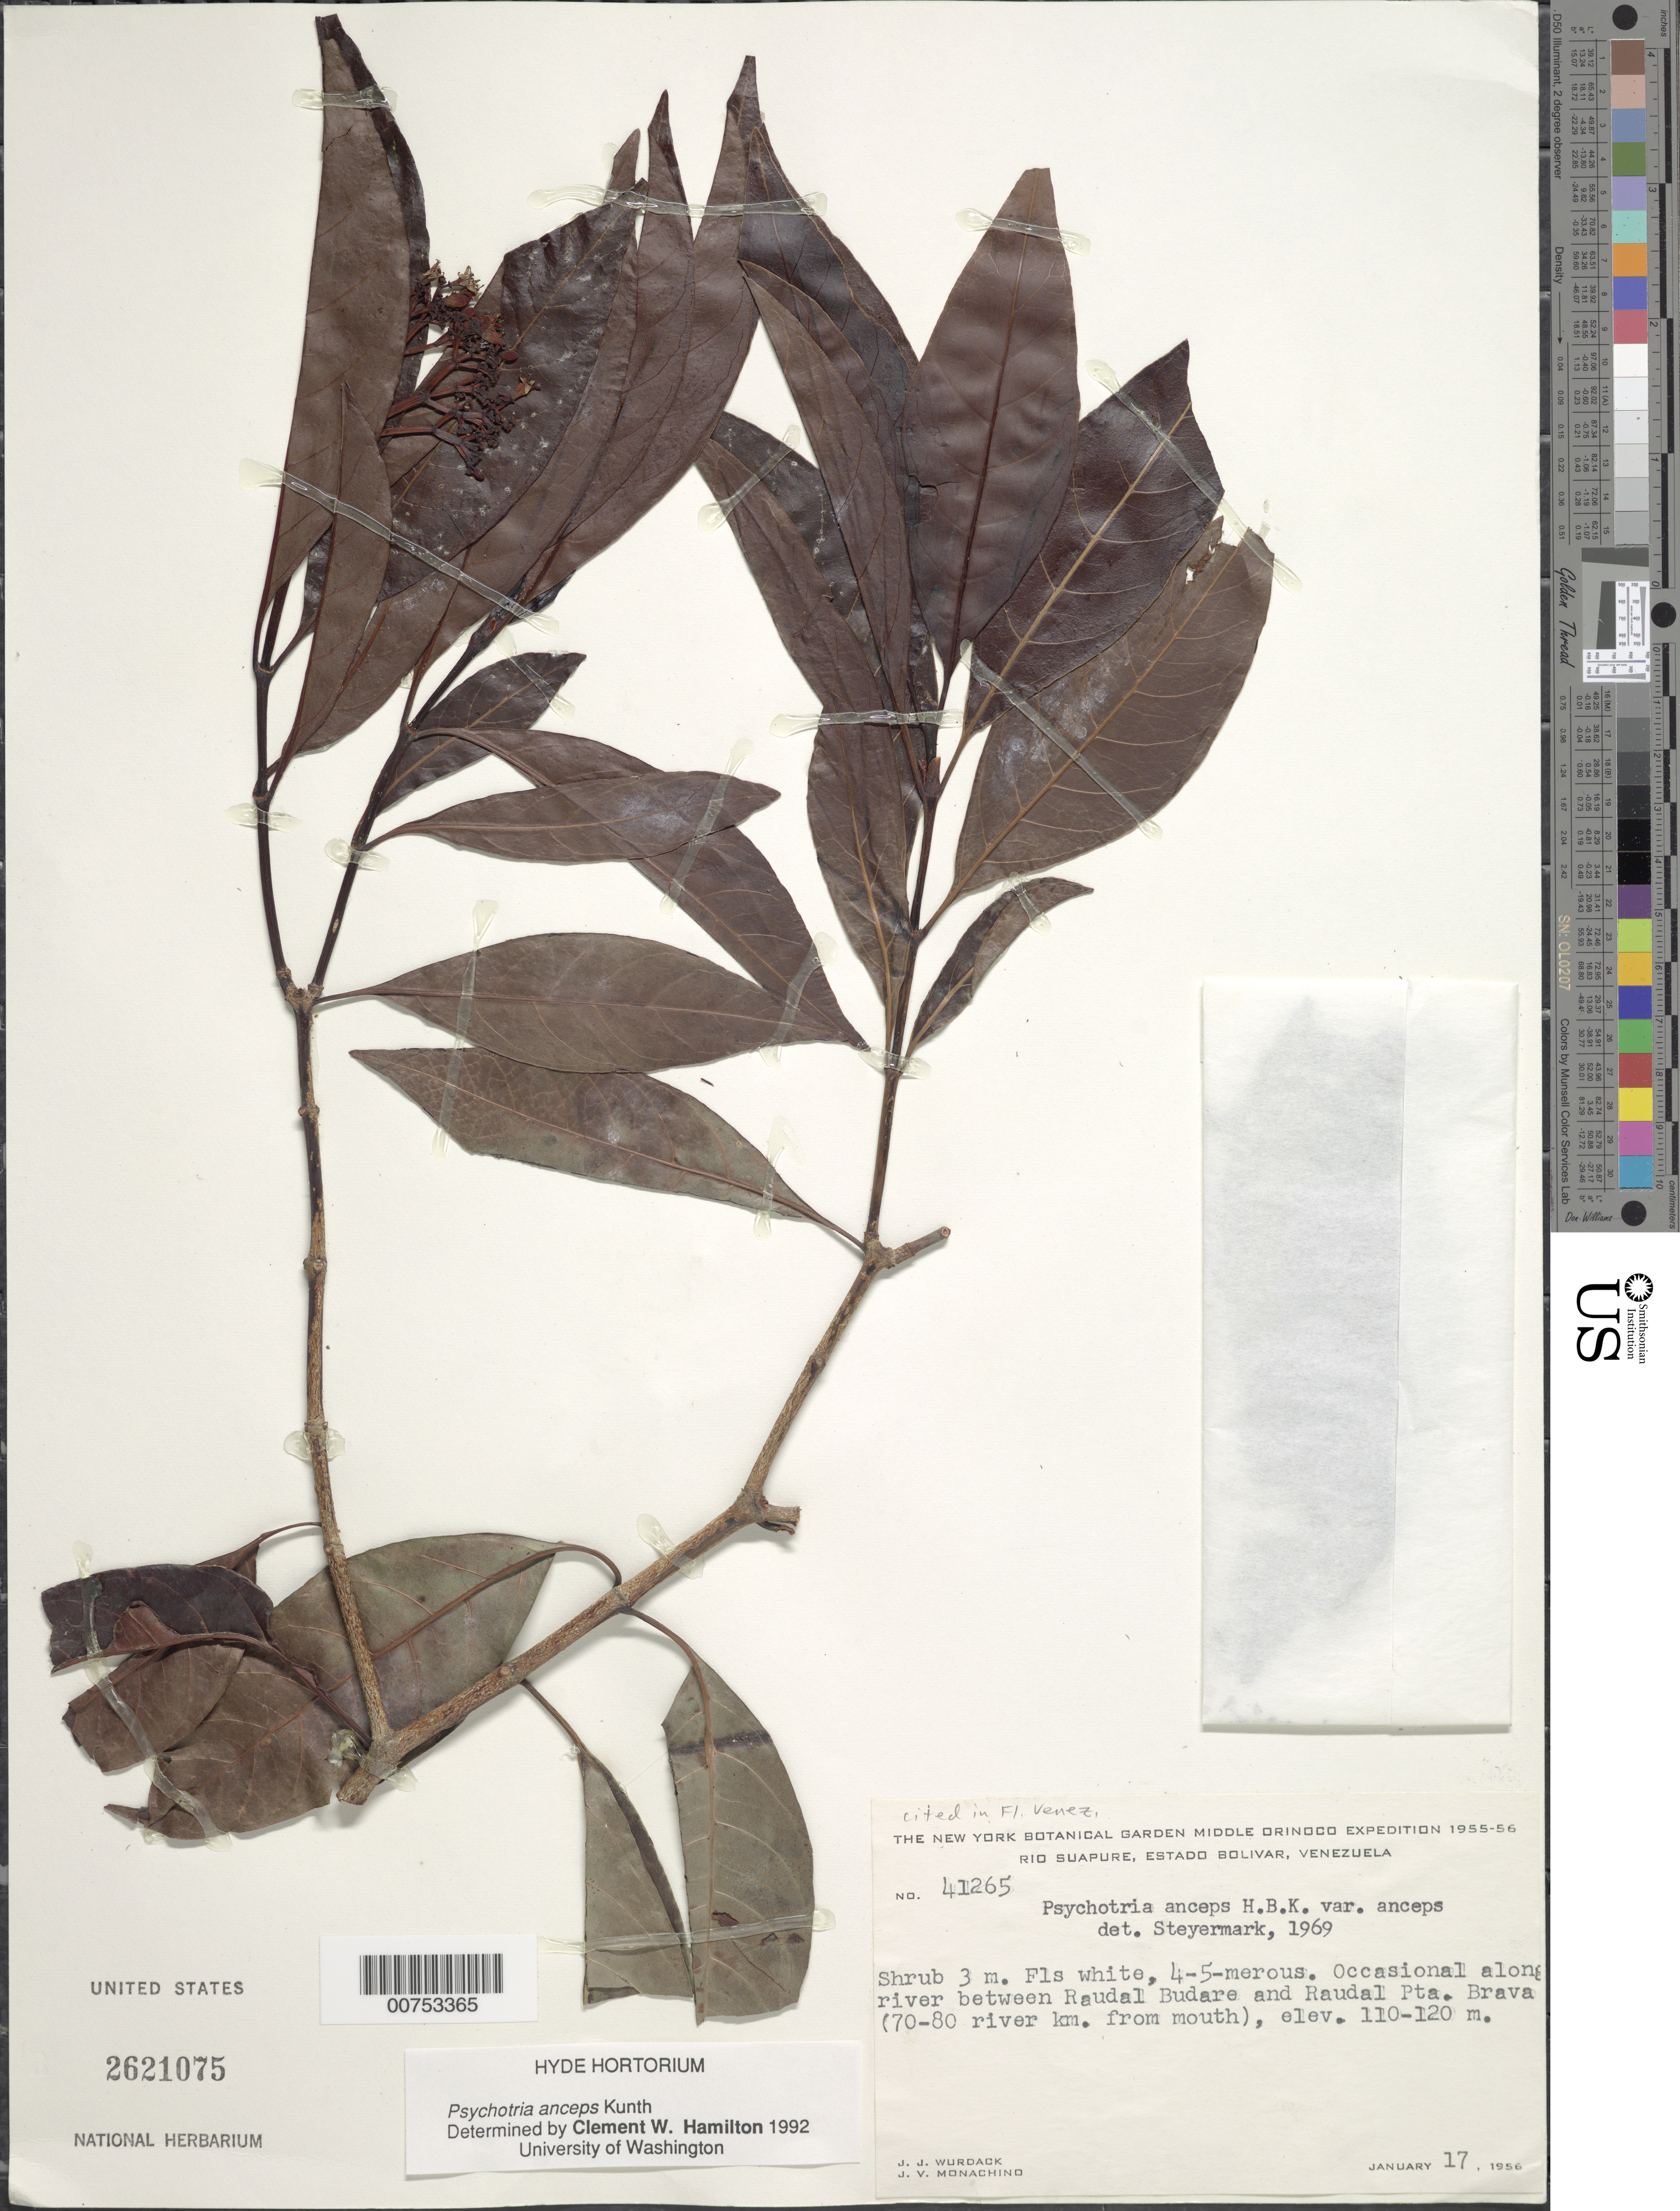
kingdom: Plantae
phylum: Tracheophyta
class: Magnoliopsida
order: Gentianales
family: Rubiaceae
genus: Psychotria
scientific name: Psychotria anceps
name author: Kunth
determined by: Hamilton, C. W.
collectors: J. J. Wurdack & J. V. Monachino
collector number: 41265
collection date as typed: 17-Jan-56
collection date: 1956-01-17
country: Venezuela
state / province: Bolívar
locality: Río Suapure, between Raudal Budare and Raudal Pta. Brava, 70-80 km from mouth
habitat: Along river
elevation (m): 110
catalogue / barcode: US 2621075